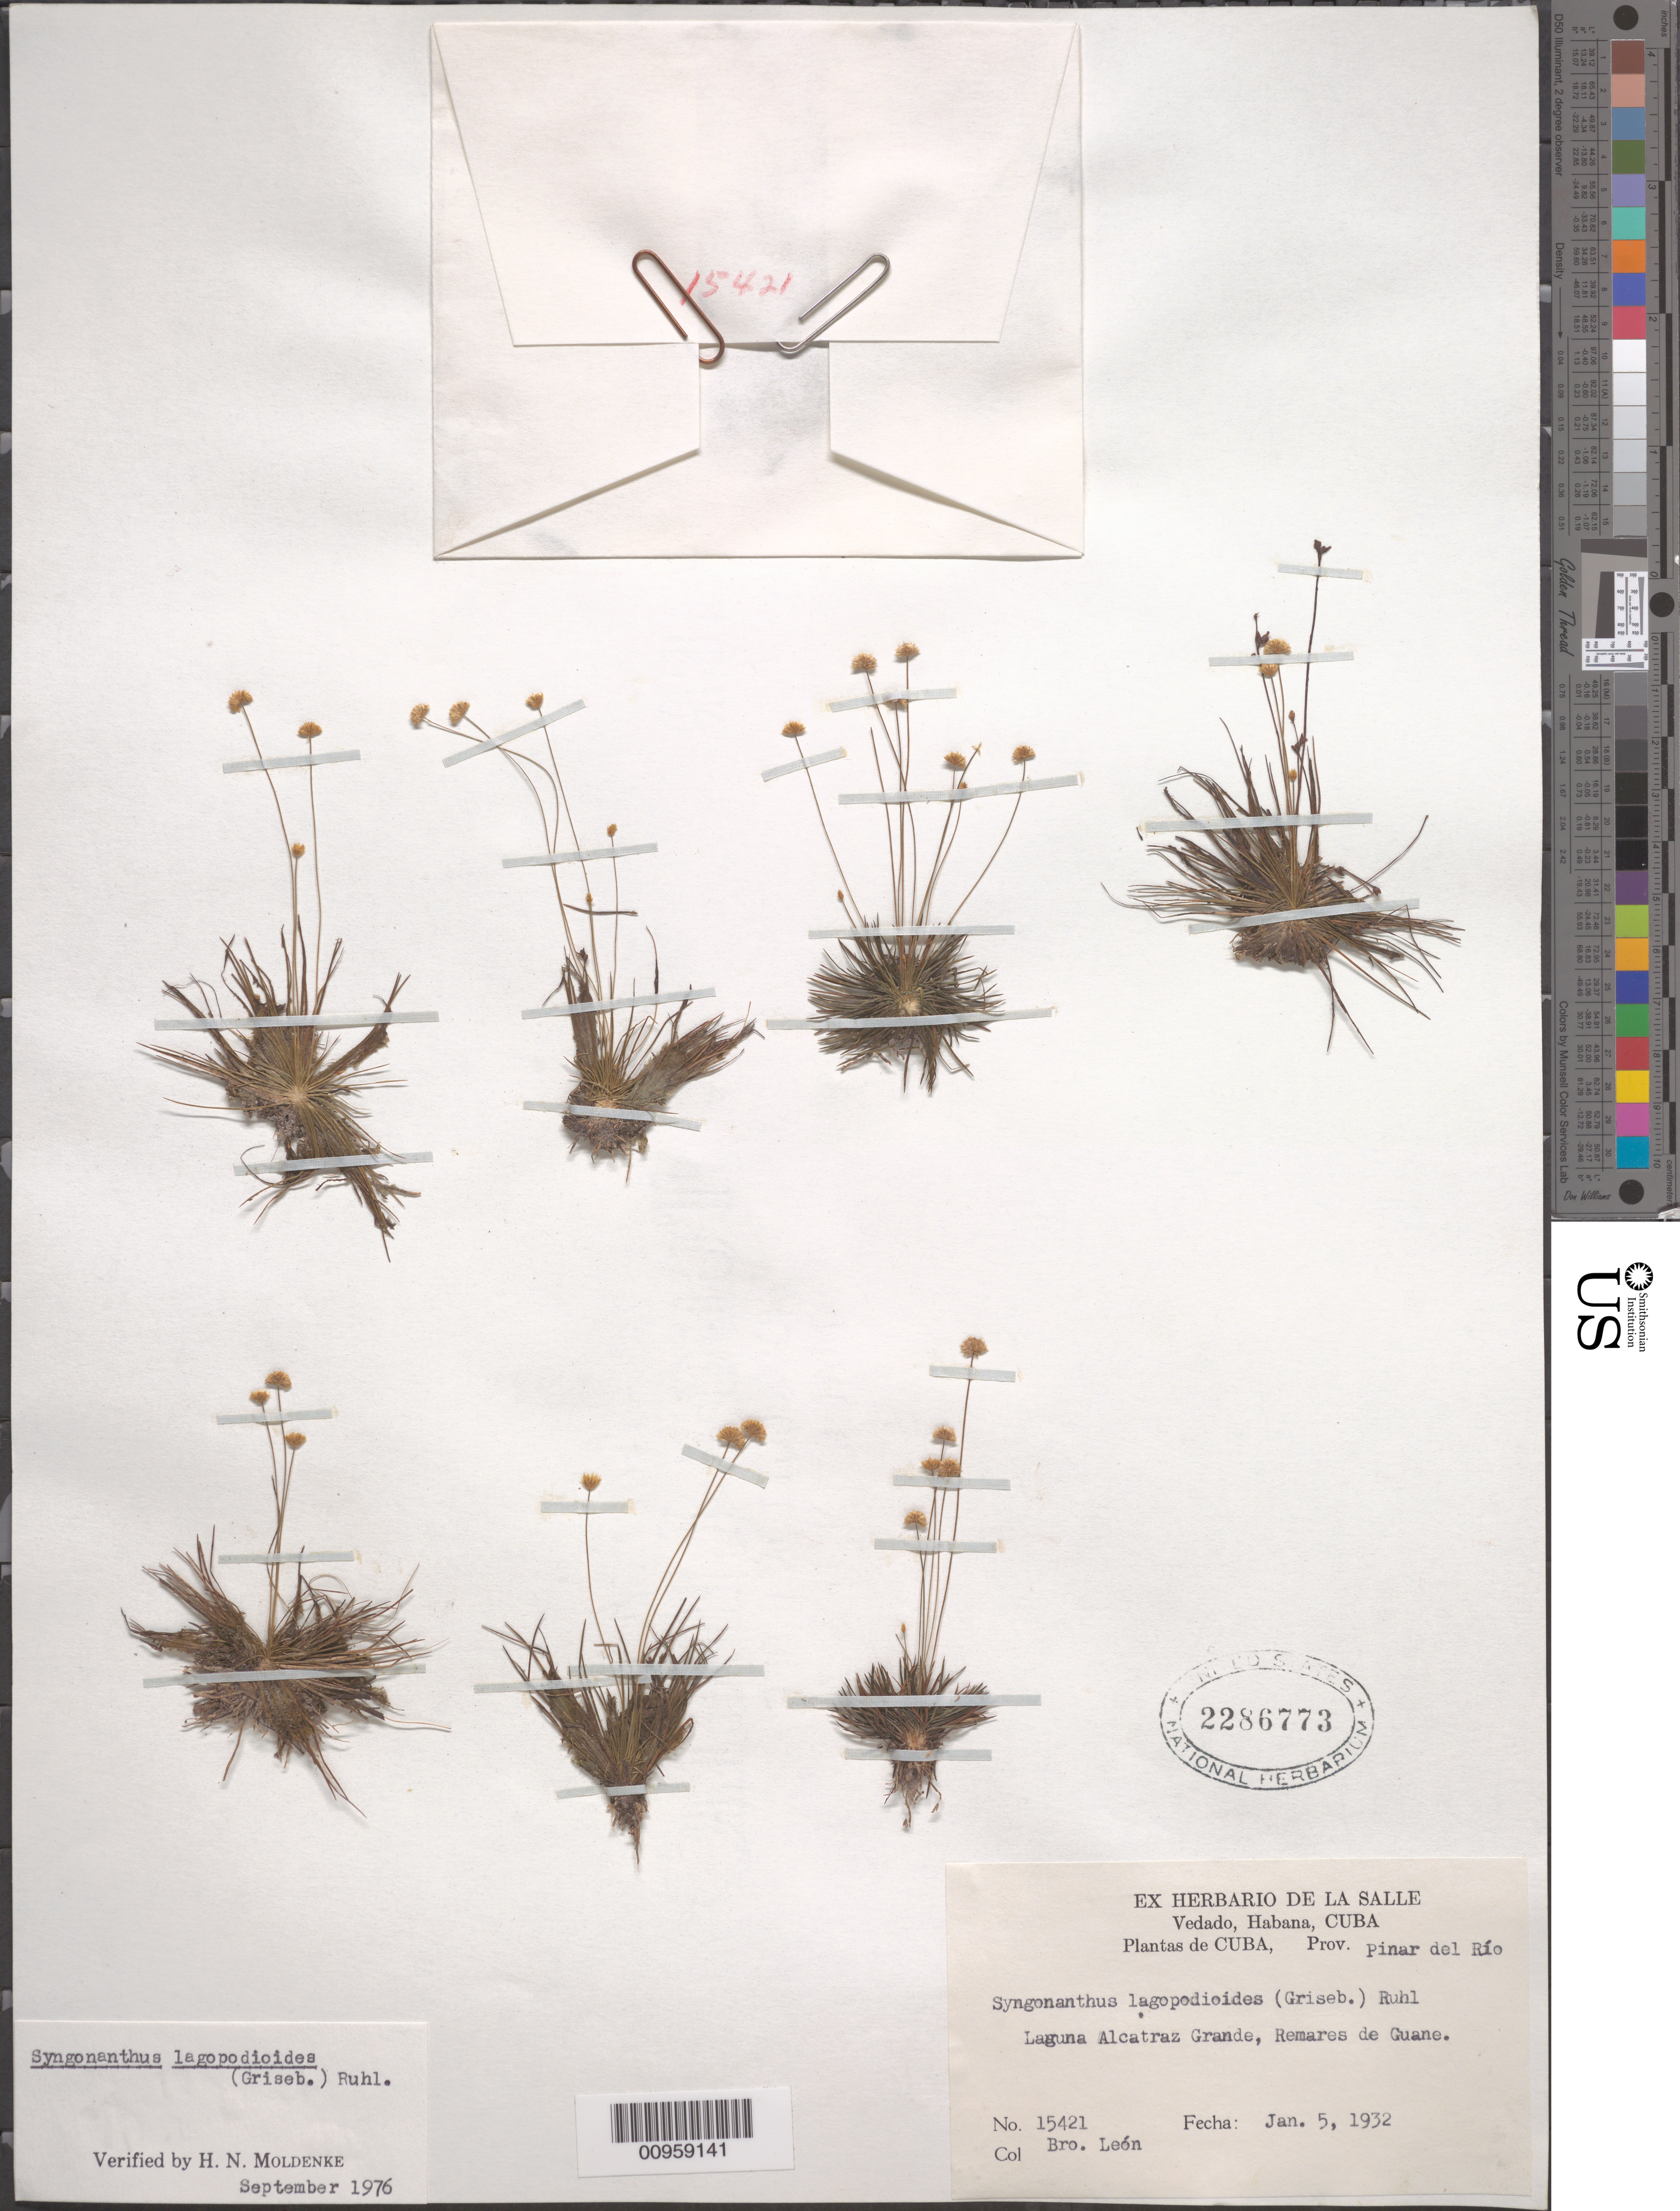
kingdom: Plantae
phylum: Tracheophyta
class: Liliopsida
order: Poales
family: Eriocaulaceae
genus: Syngonanthus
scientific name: Syngonanthus lagopodioides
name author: (Griseb.) Ruhland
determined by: Moldenke, H. N.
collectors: Bro. León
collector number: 15421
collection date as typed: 05 Jan 1932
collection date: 1932-01-05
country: Cuba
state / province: Pinar del Rio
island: Cuba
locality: Laguna Alcatraz Grande, Remares de Guane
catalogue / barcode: US 2286773